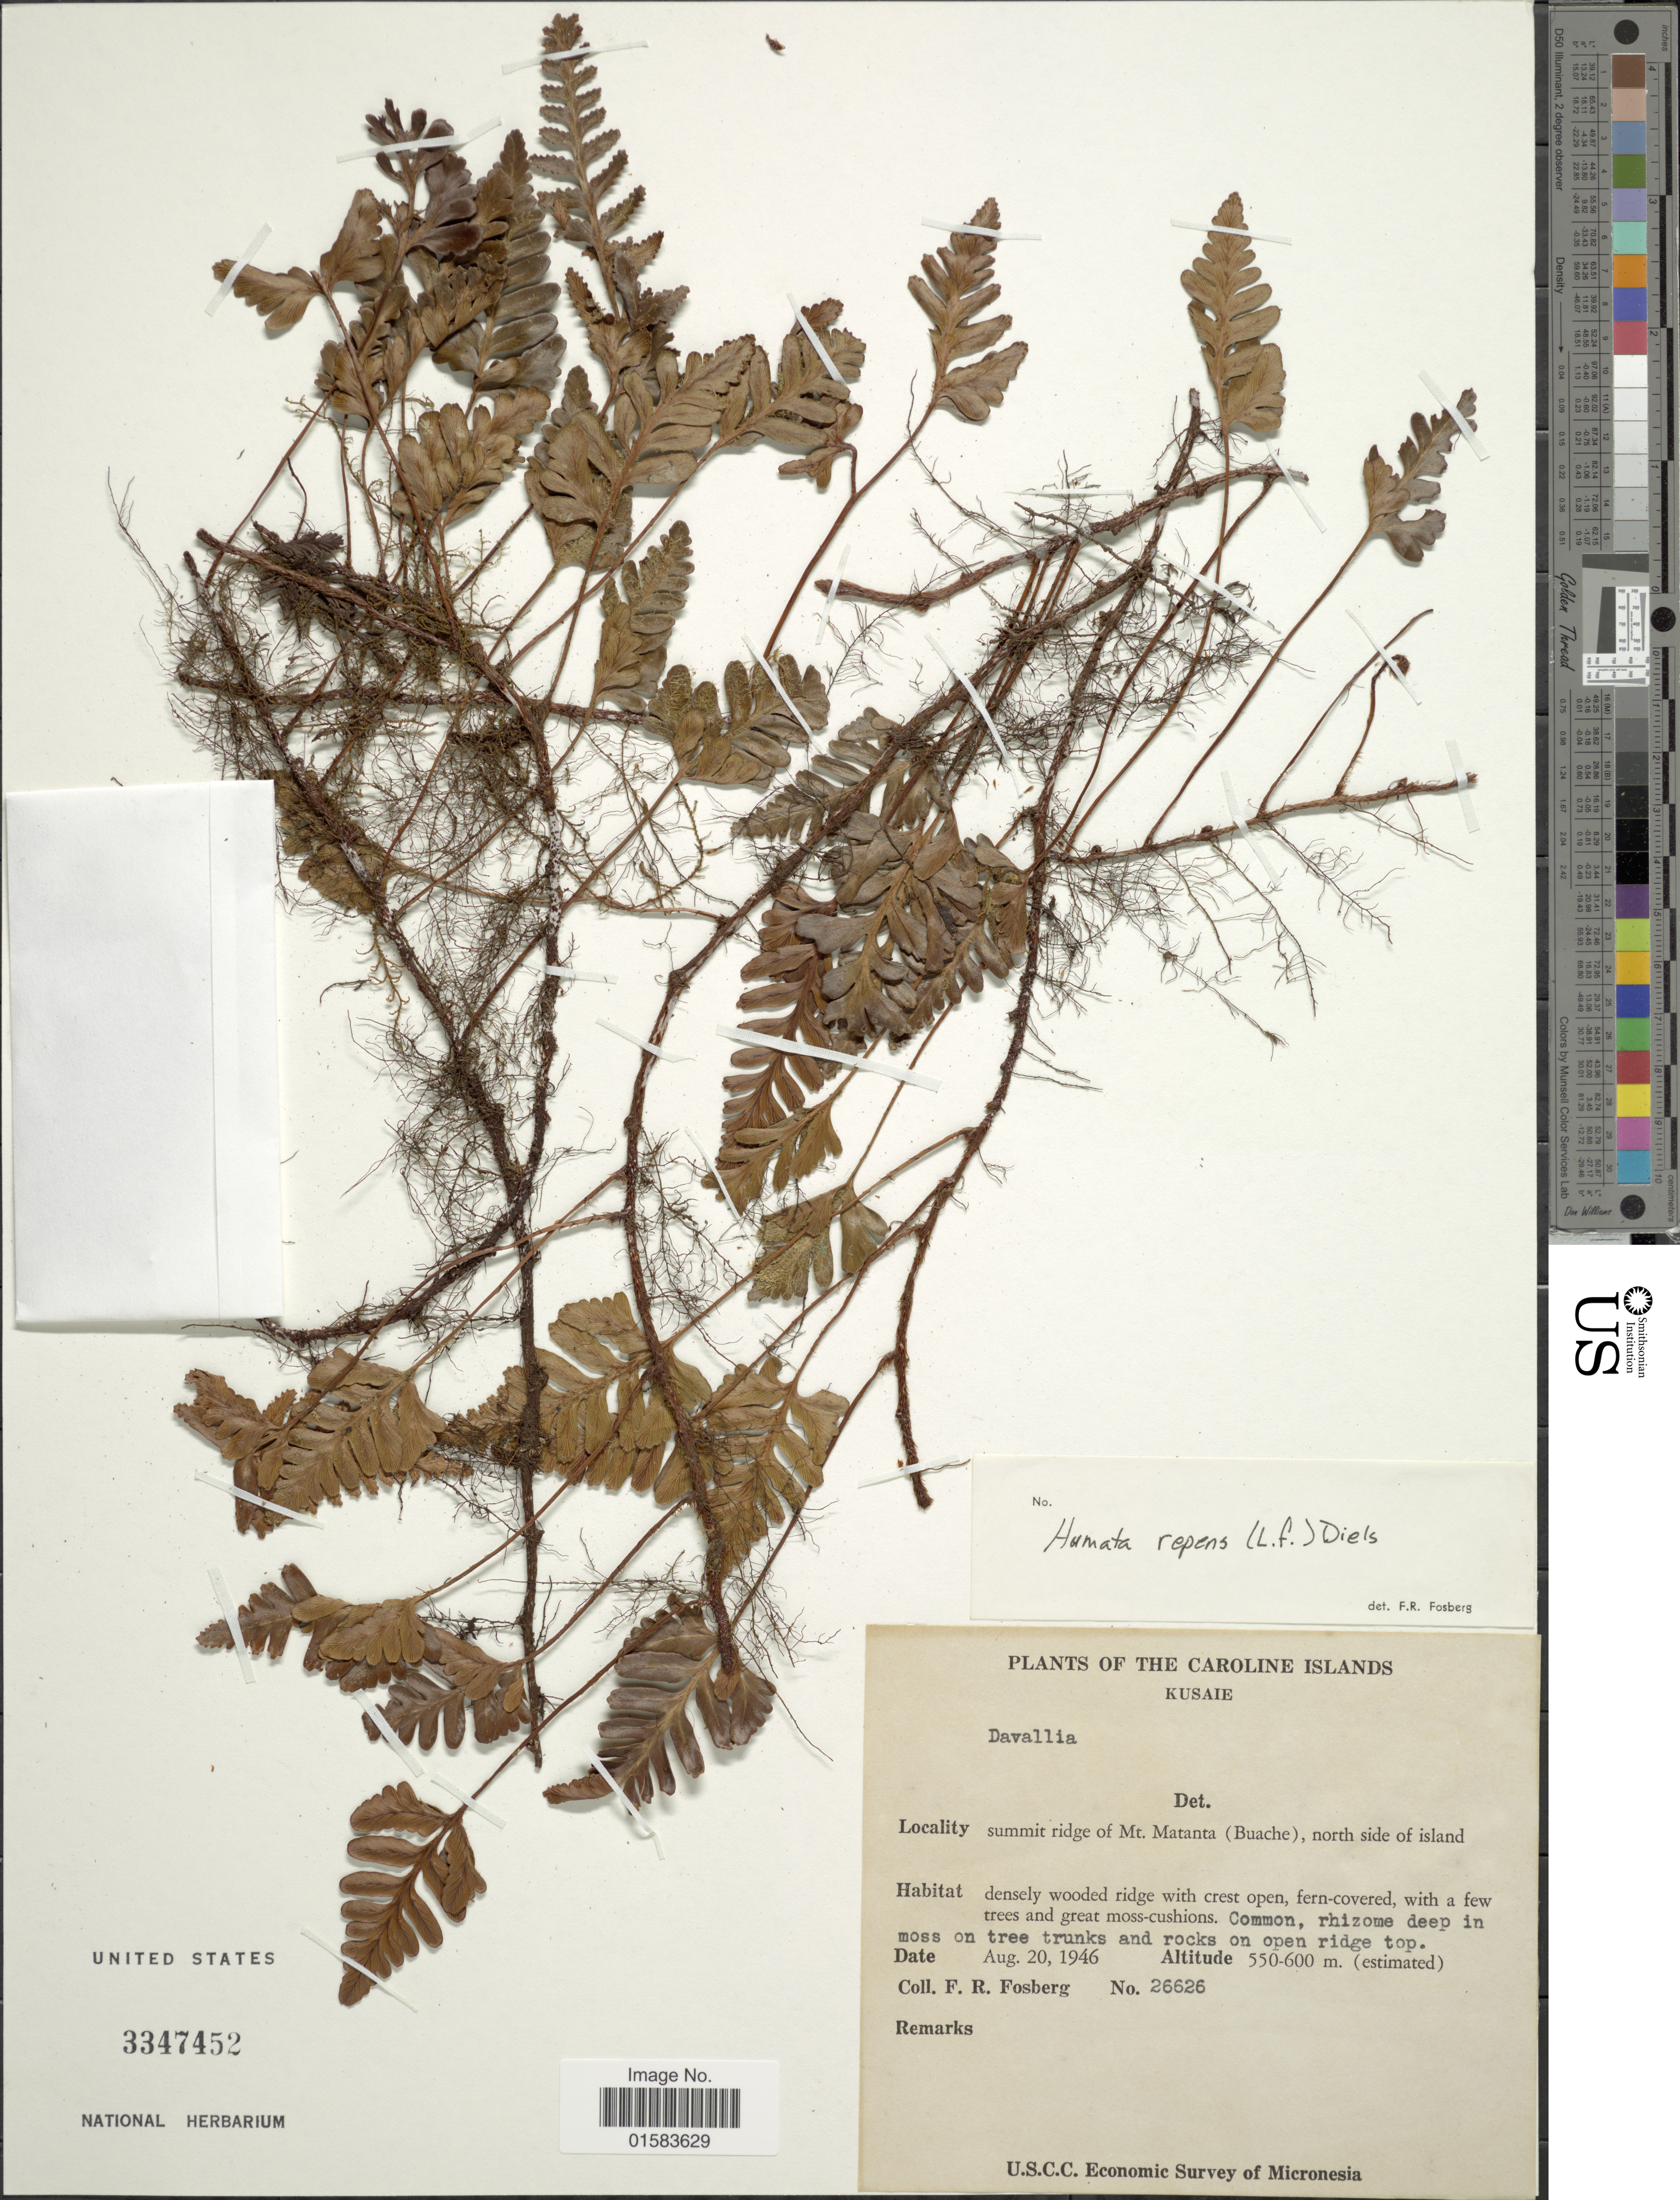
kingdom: Plantae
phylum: Tracheophyta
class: Polypodiopsida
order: Polypodiales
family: Davalliaceae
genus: Davallia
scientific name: Davallia repens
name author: (L. f.) Kuhn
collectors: F. R. Fosberg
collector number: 26626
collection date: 1946-08-20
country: Micronesia, Federated States of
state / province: Kosrae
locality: Kusaie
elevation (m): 550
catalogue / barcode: US 3347452